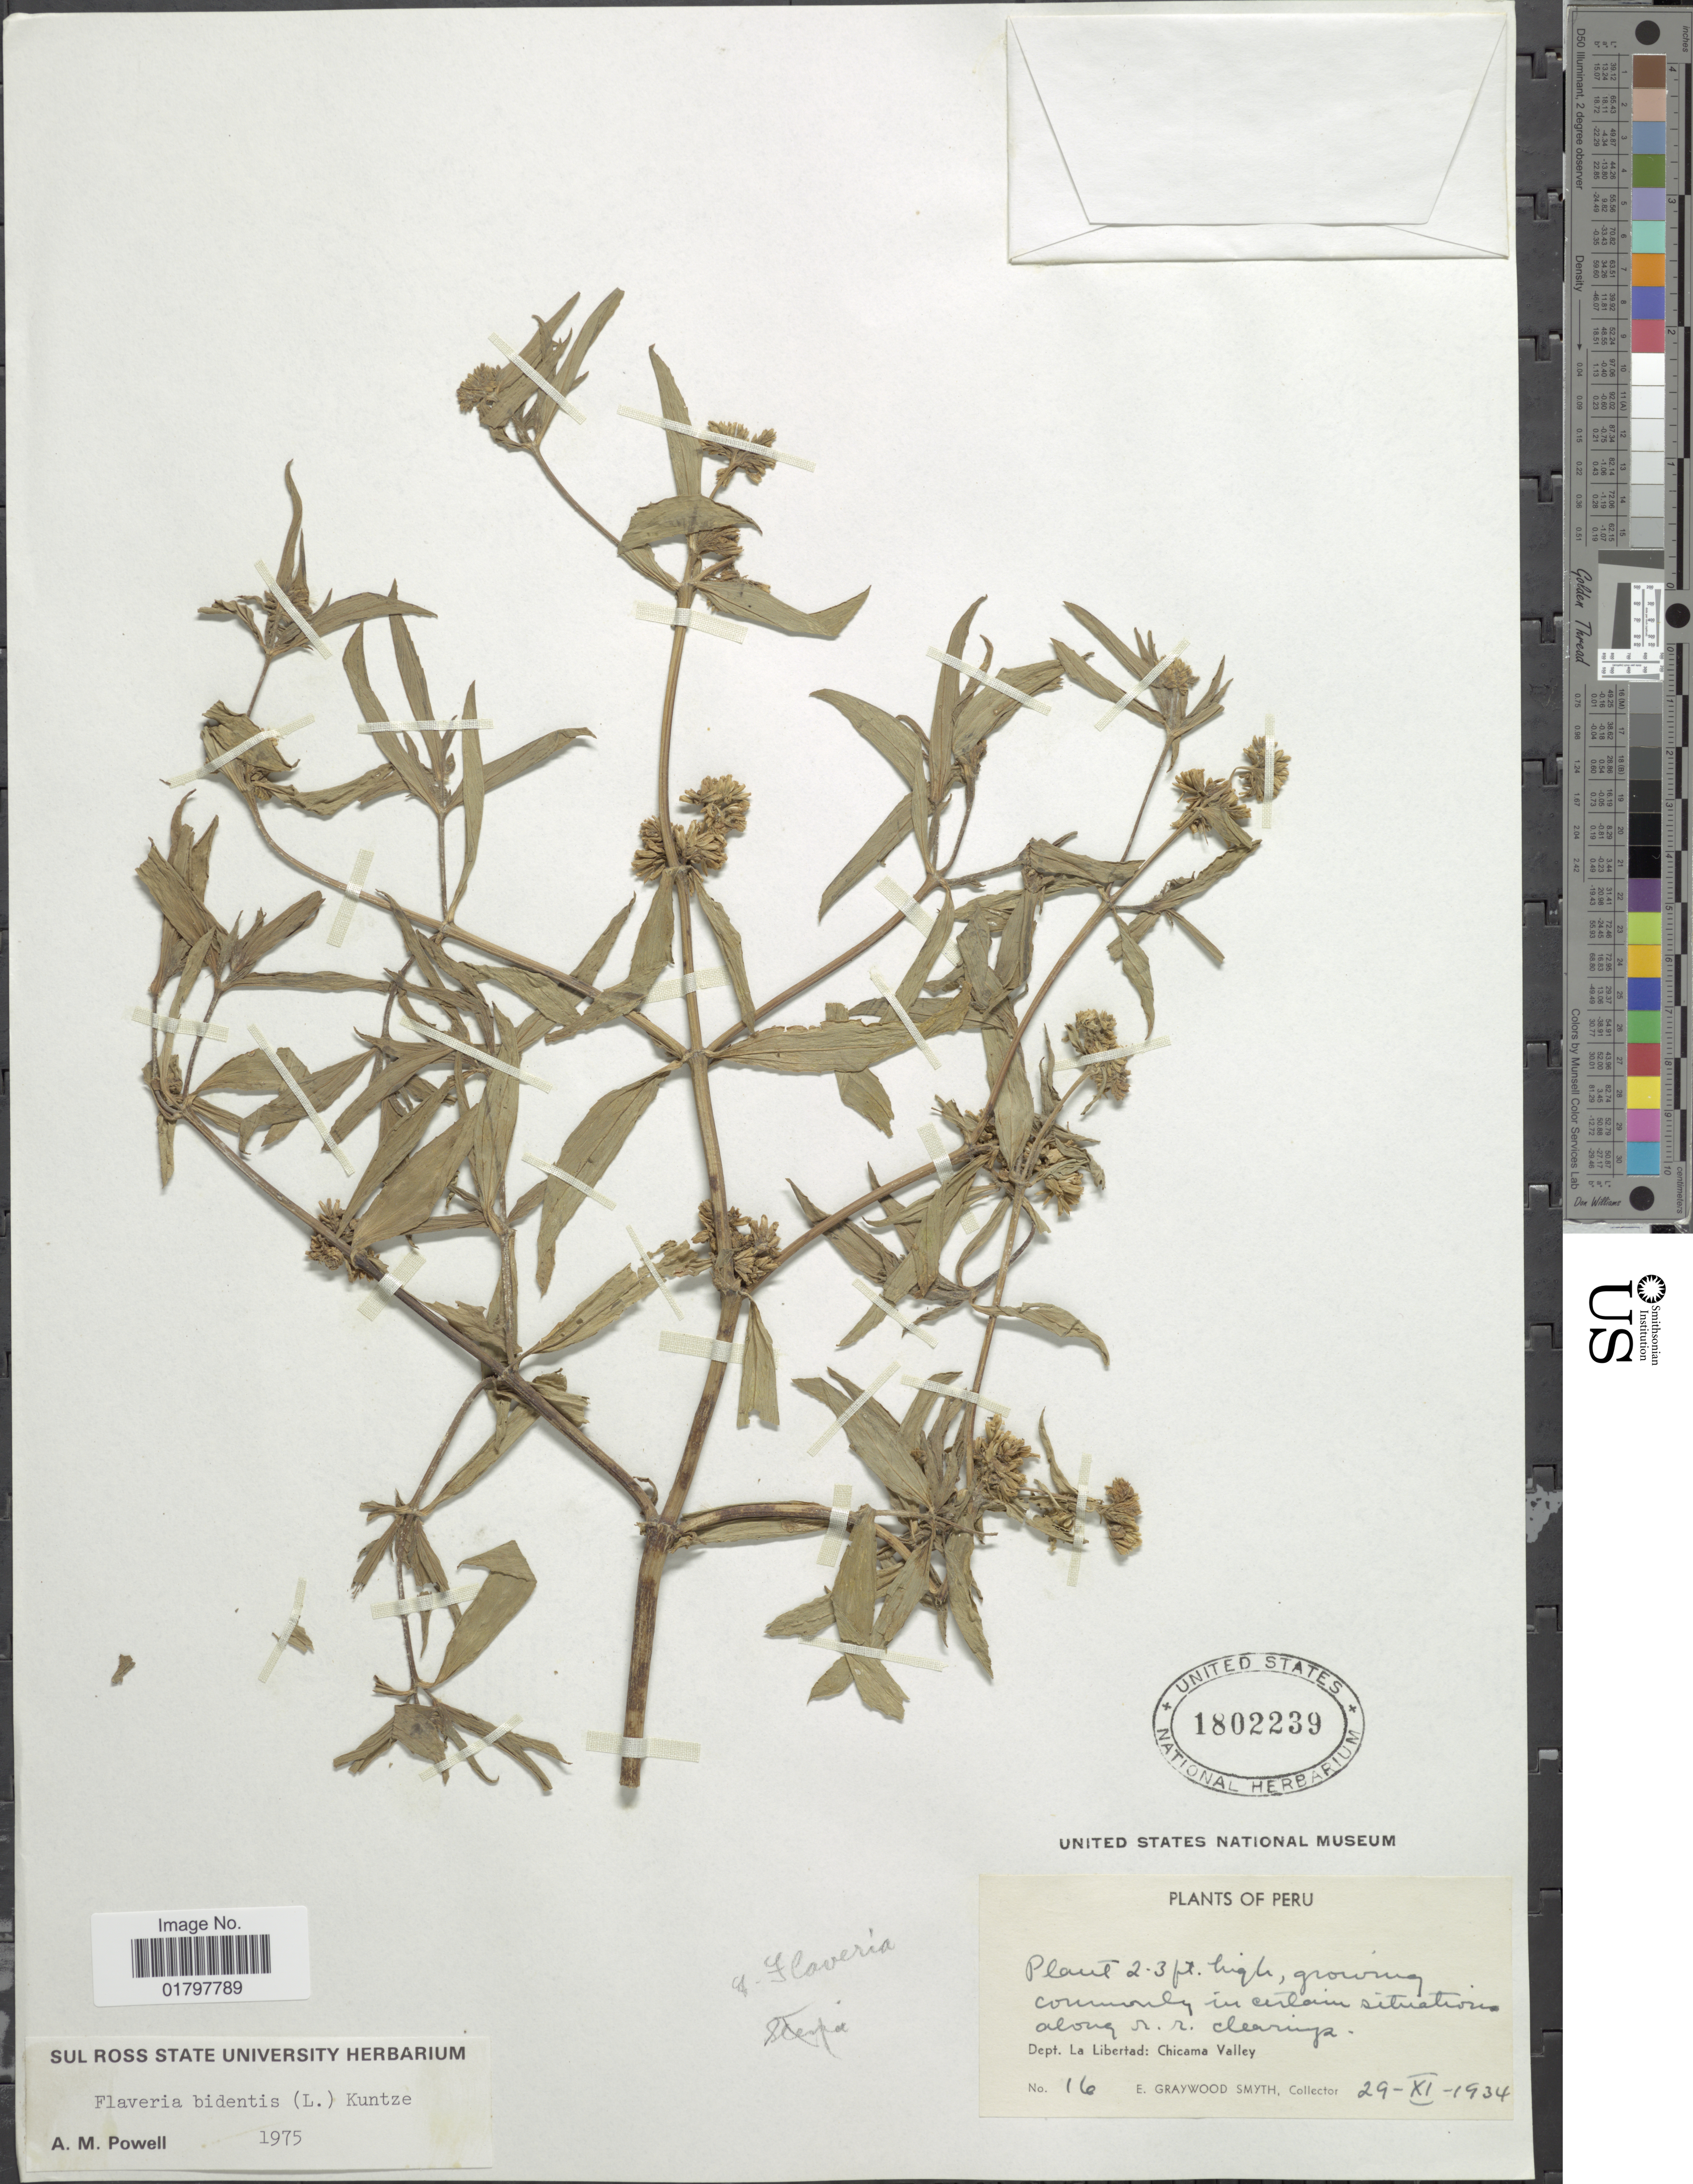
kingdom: Plantae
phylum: Tracheophyta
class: Magnoliopsida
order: Asterales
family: Asteraceae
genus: Flaveria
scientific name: Flaveria bidentis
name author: (L.) Kuntze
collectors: E. G. Smyth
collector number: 16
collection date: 1934-11-29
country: Peru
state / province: La Libertad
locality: Dept. La Libertad: Chicama Valley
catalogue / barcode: US 1802239